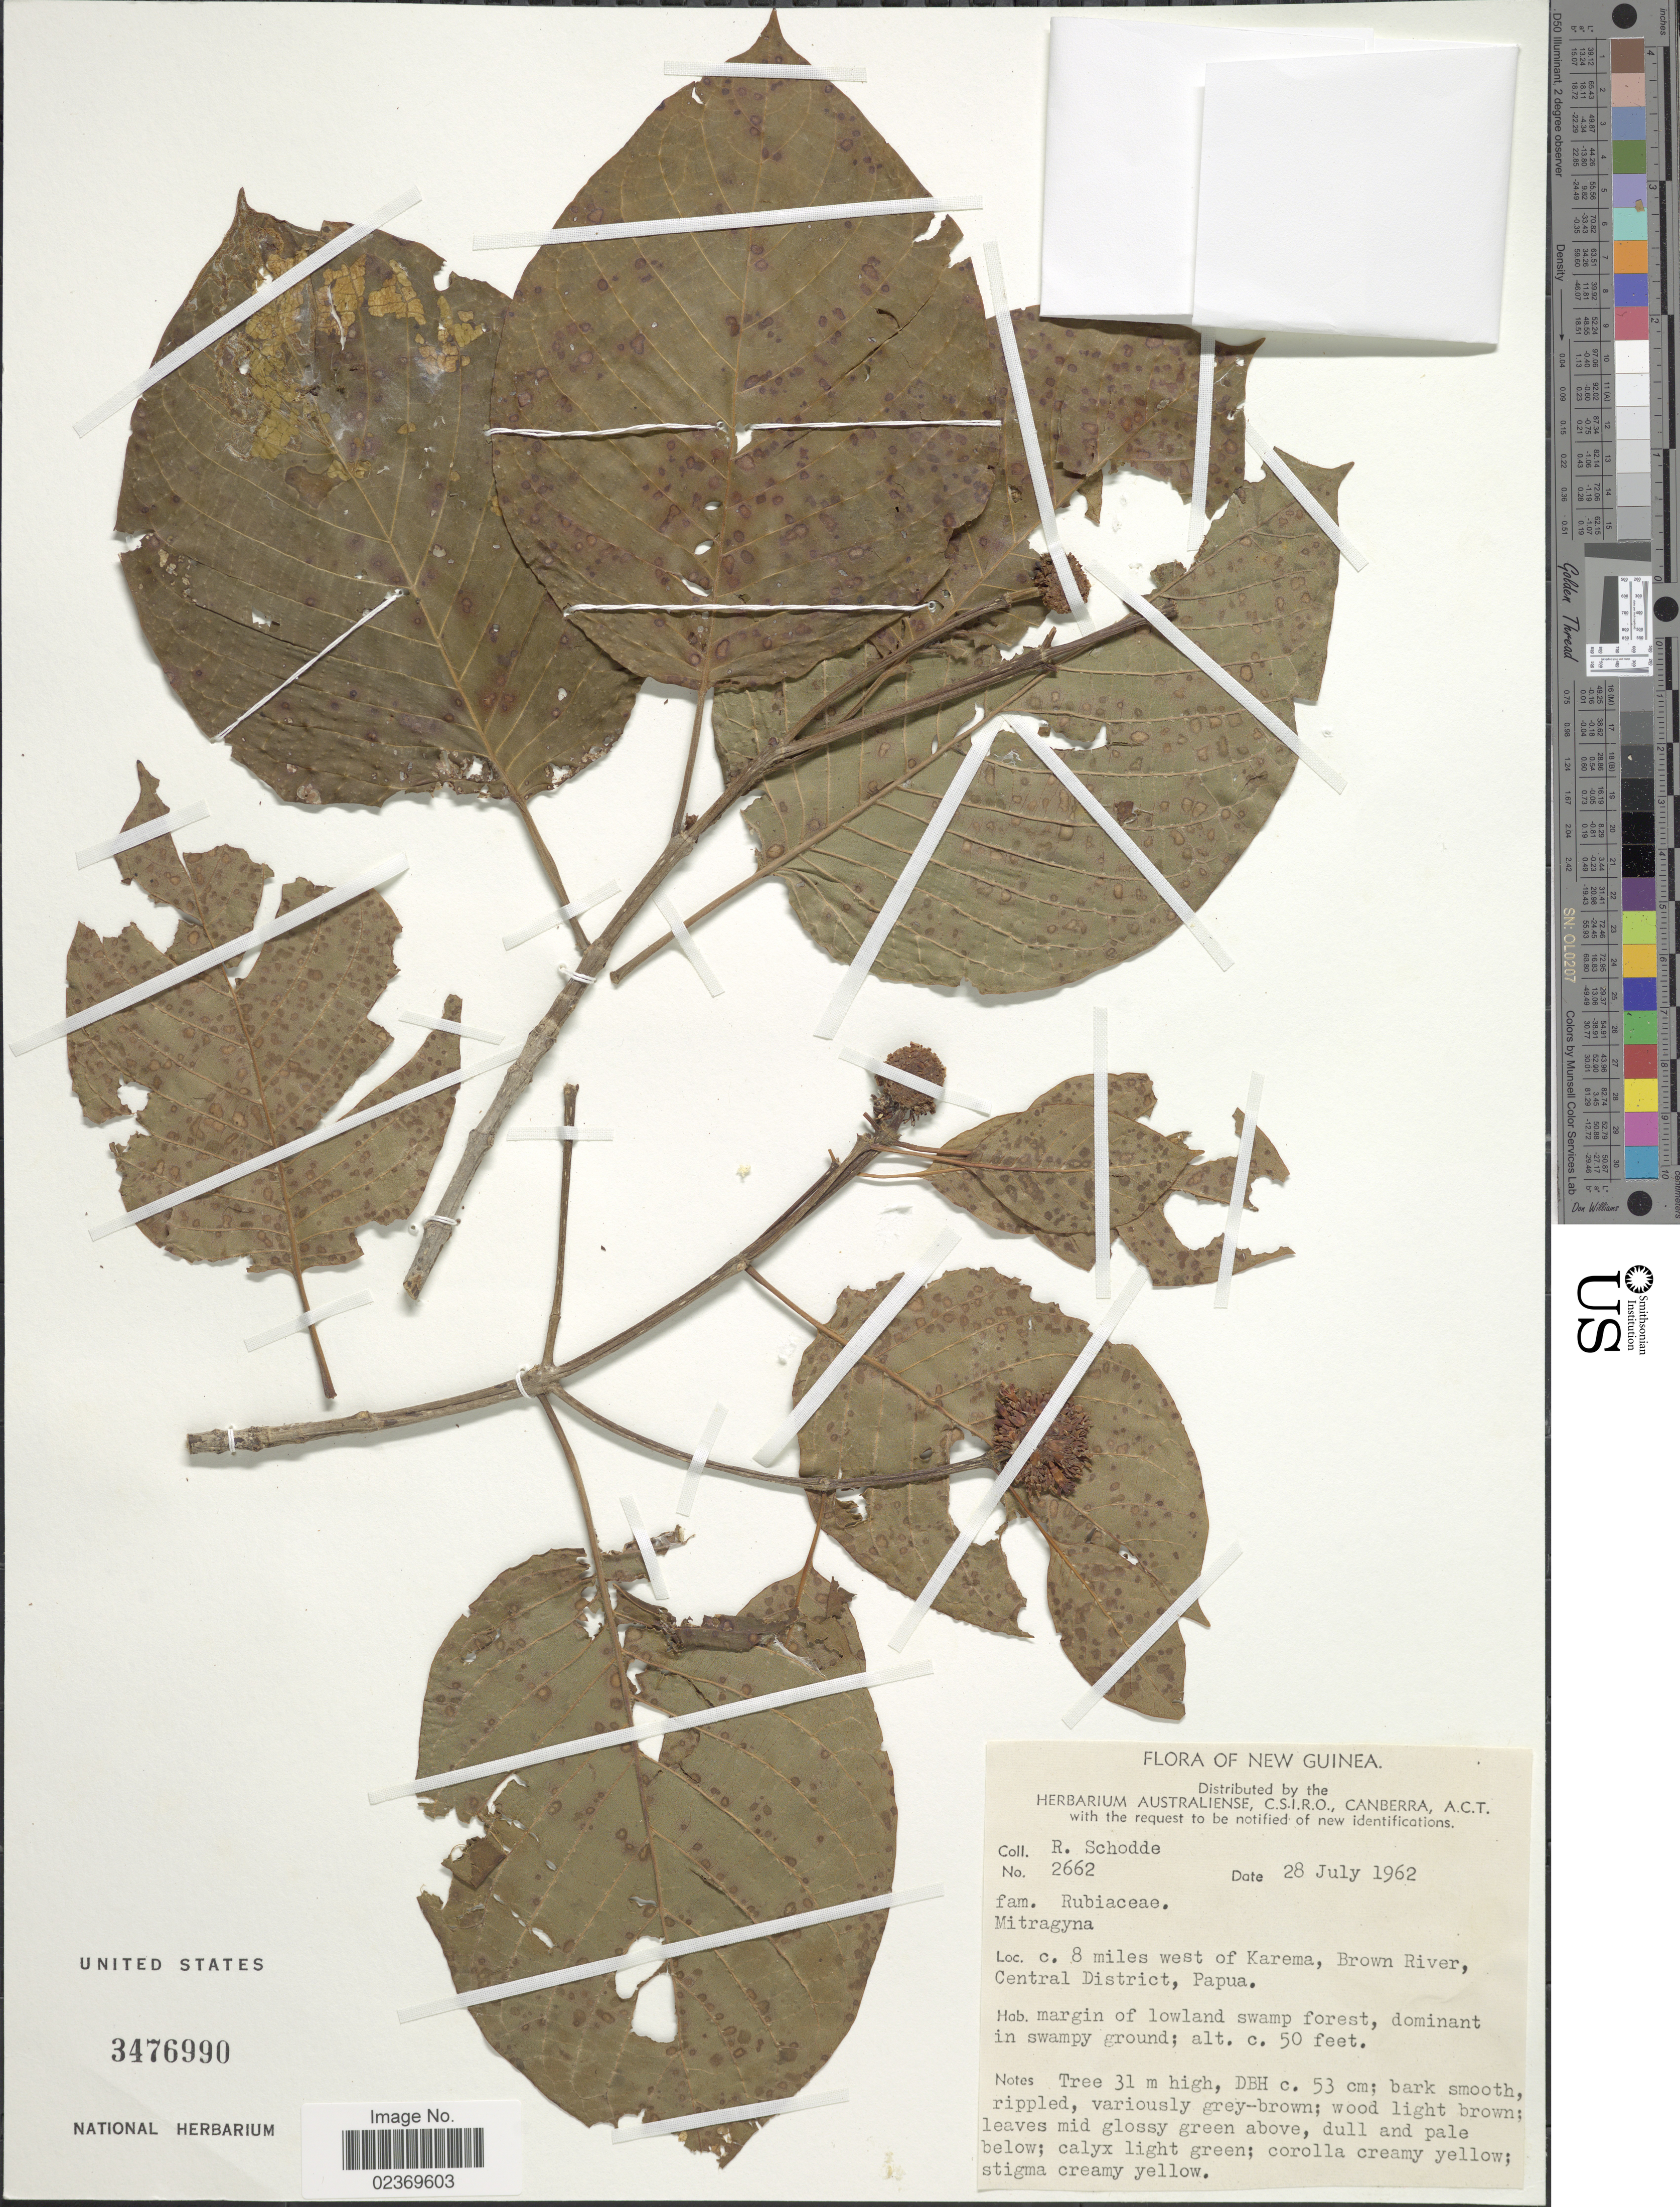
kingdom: Plantae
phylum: Tracheophyta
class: Magnoliopsida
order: Gentianales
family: Rubiaceae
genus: Mitragyna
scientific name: Mitragyna speciosa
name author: Korth.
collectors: R. Schodde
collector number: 2662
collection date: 1962-07-28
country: Papua New Guinea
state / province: Central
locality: New Guinea, c. 8 miles west of Karema, Brown River, Central District, Papua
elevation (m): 15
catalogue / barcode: US 3476990